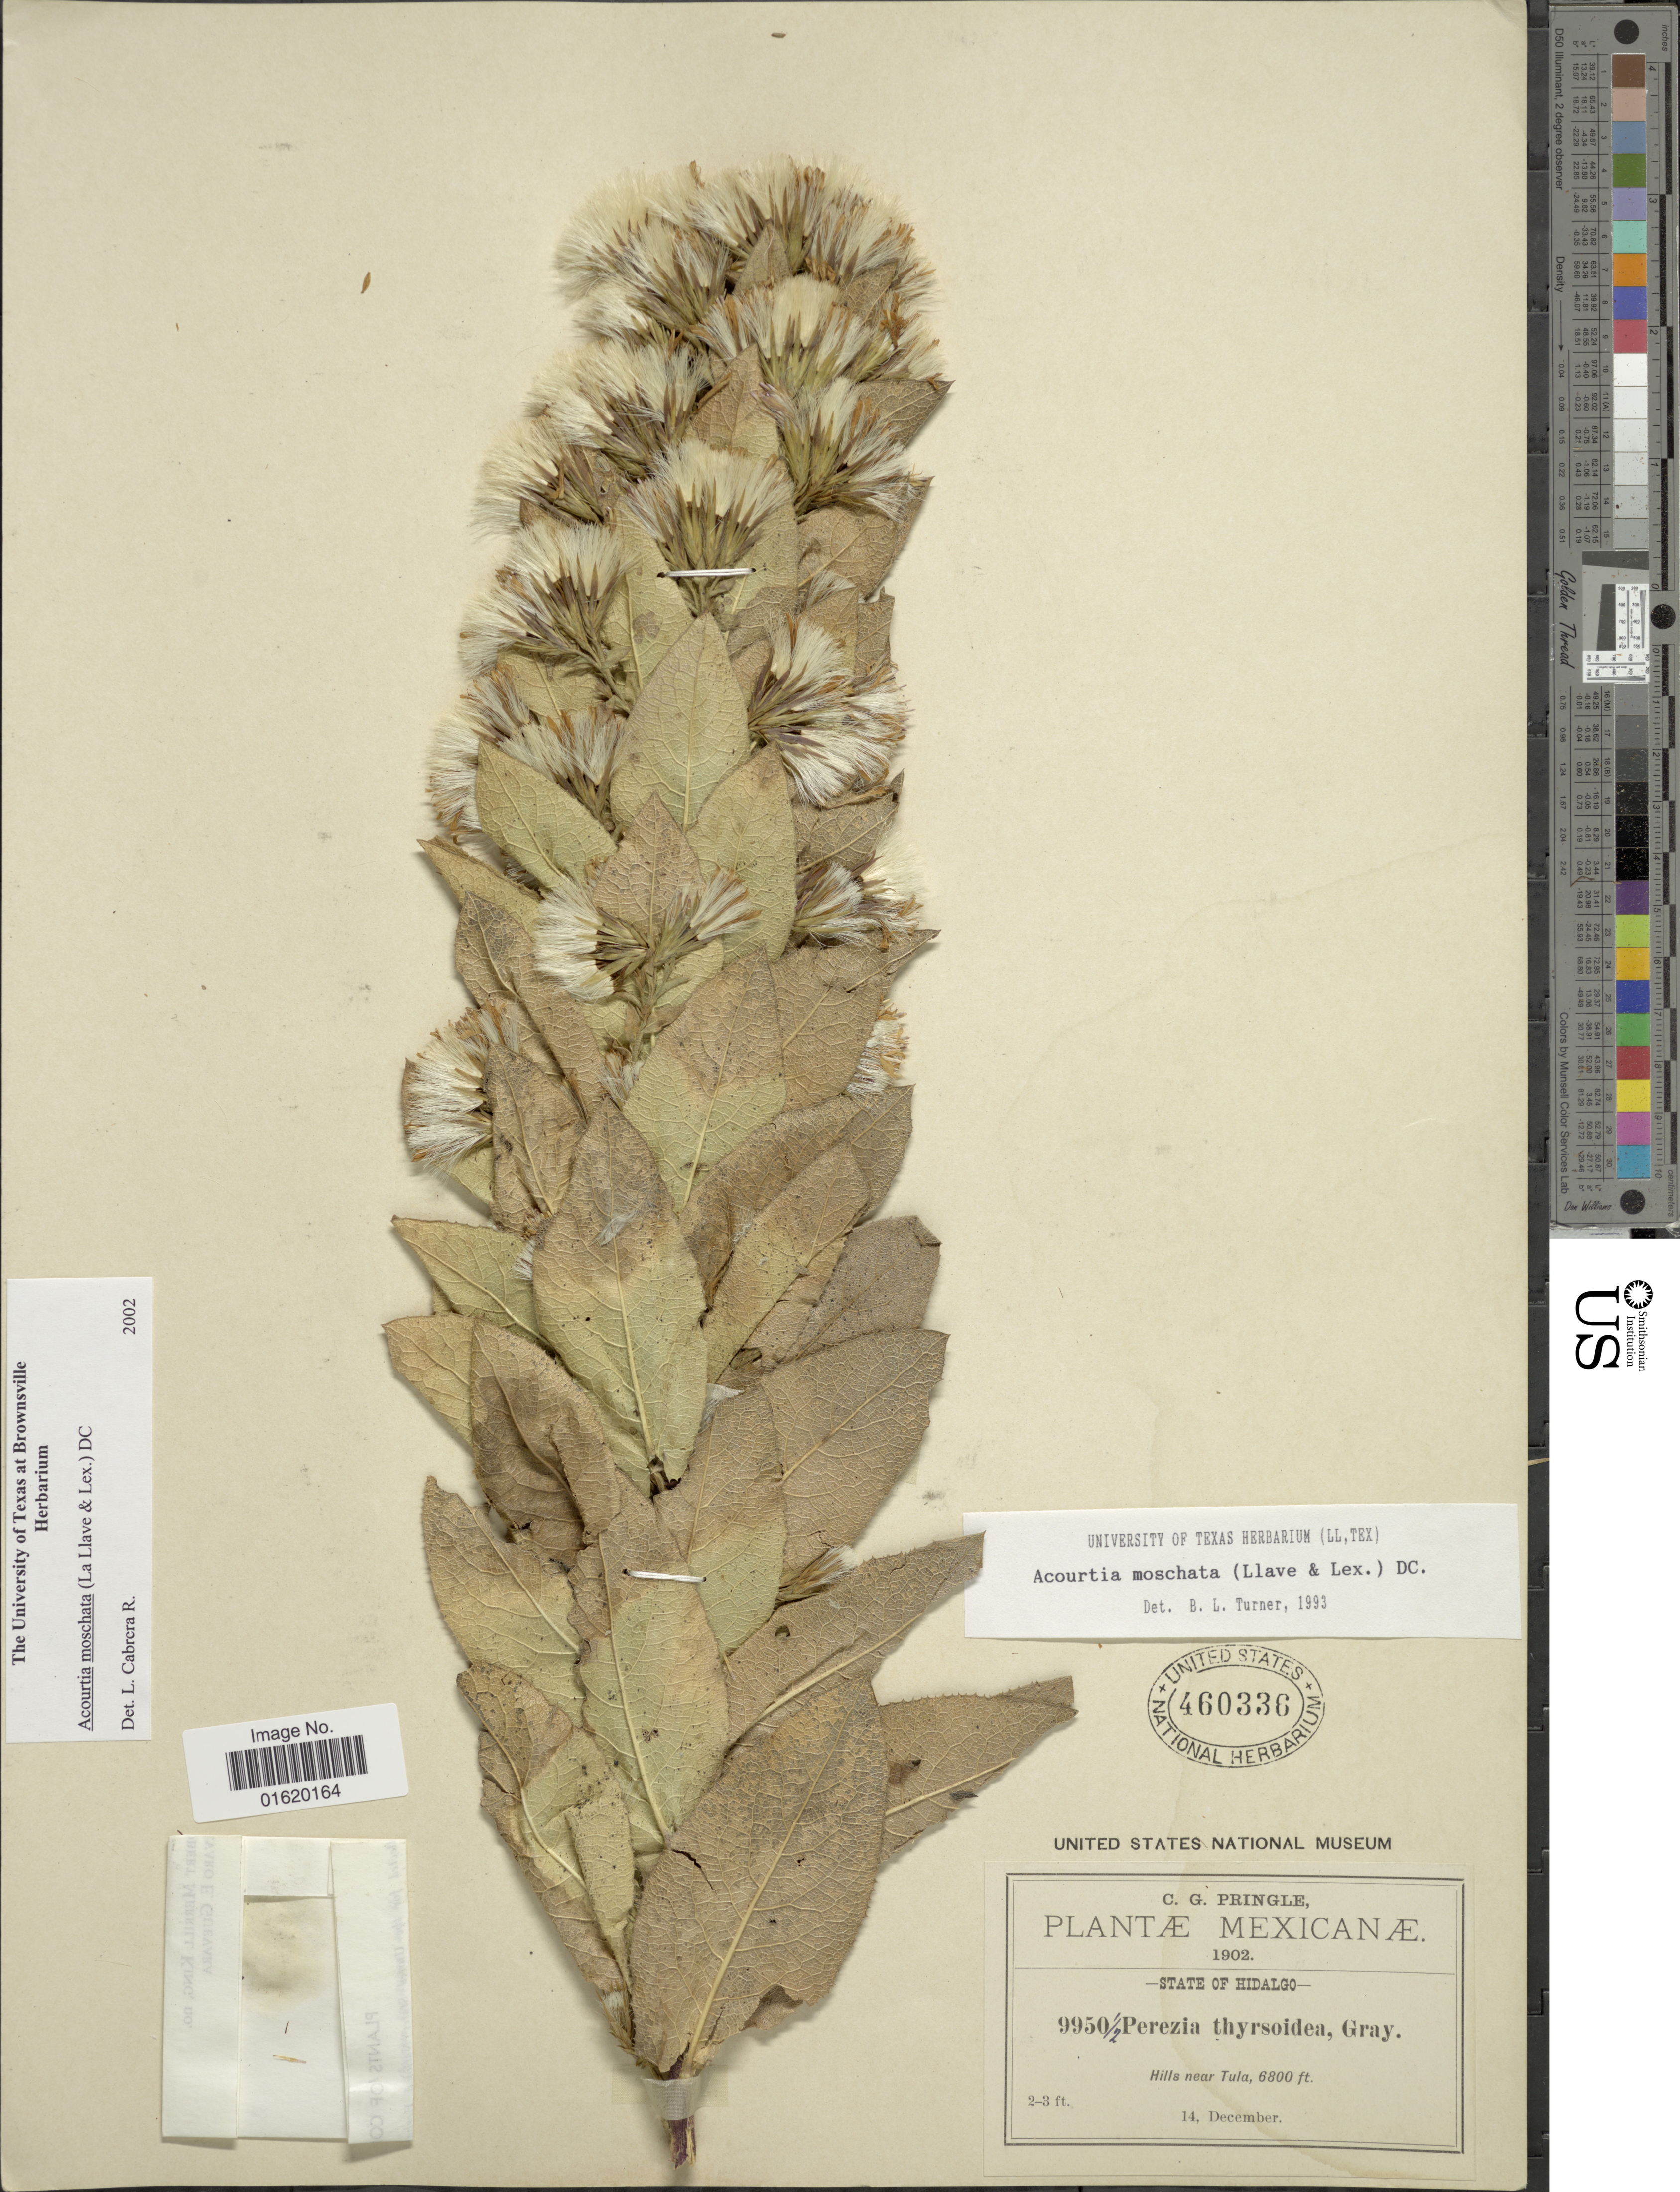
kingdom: Plantae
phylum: Tracheophyta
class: Magnoliopsida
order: Asterales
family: Asteraceae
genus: Acourtia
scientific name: Acourtia moschata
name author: DC.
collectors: C. G. Pringle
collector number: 9950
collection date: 1902-12-14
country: Mexico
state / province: Hidalgo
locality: Hills near Tula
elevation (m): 2073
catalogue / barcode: US 460336